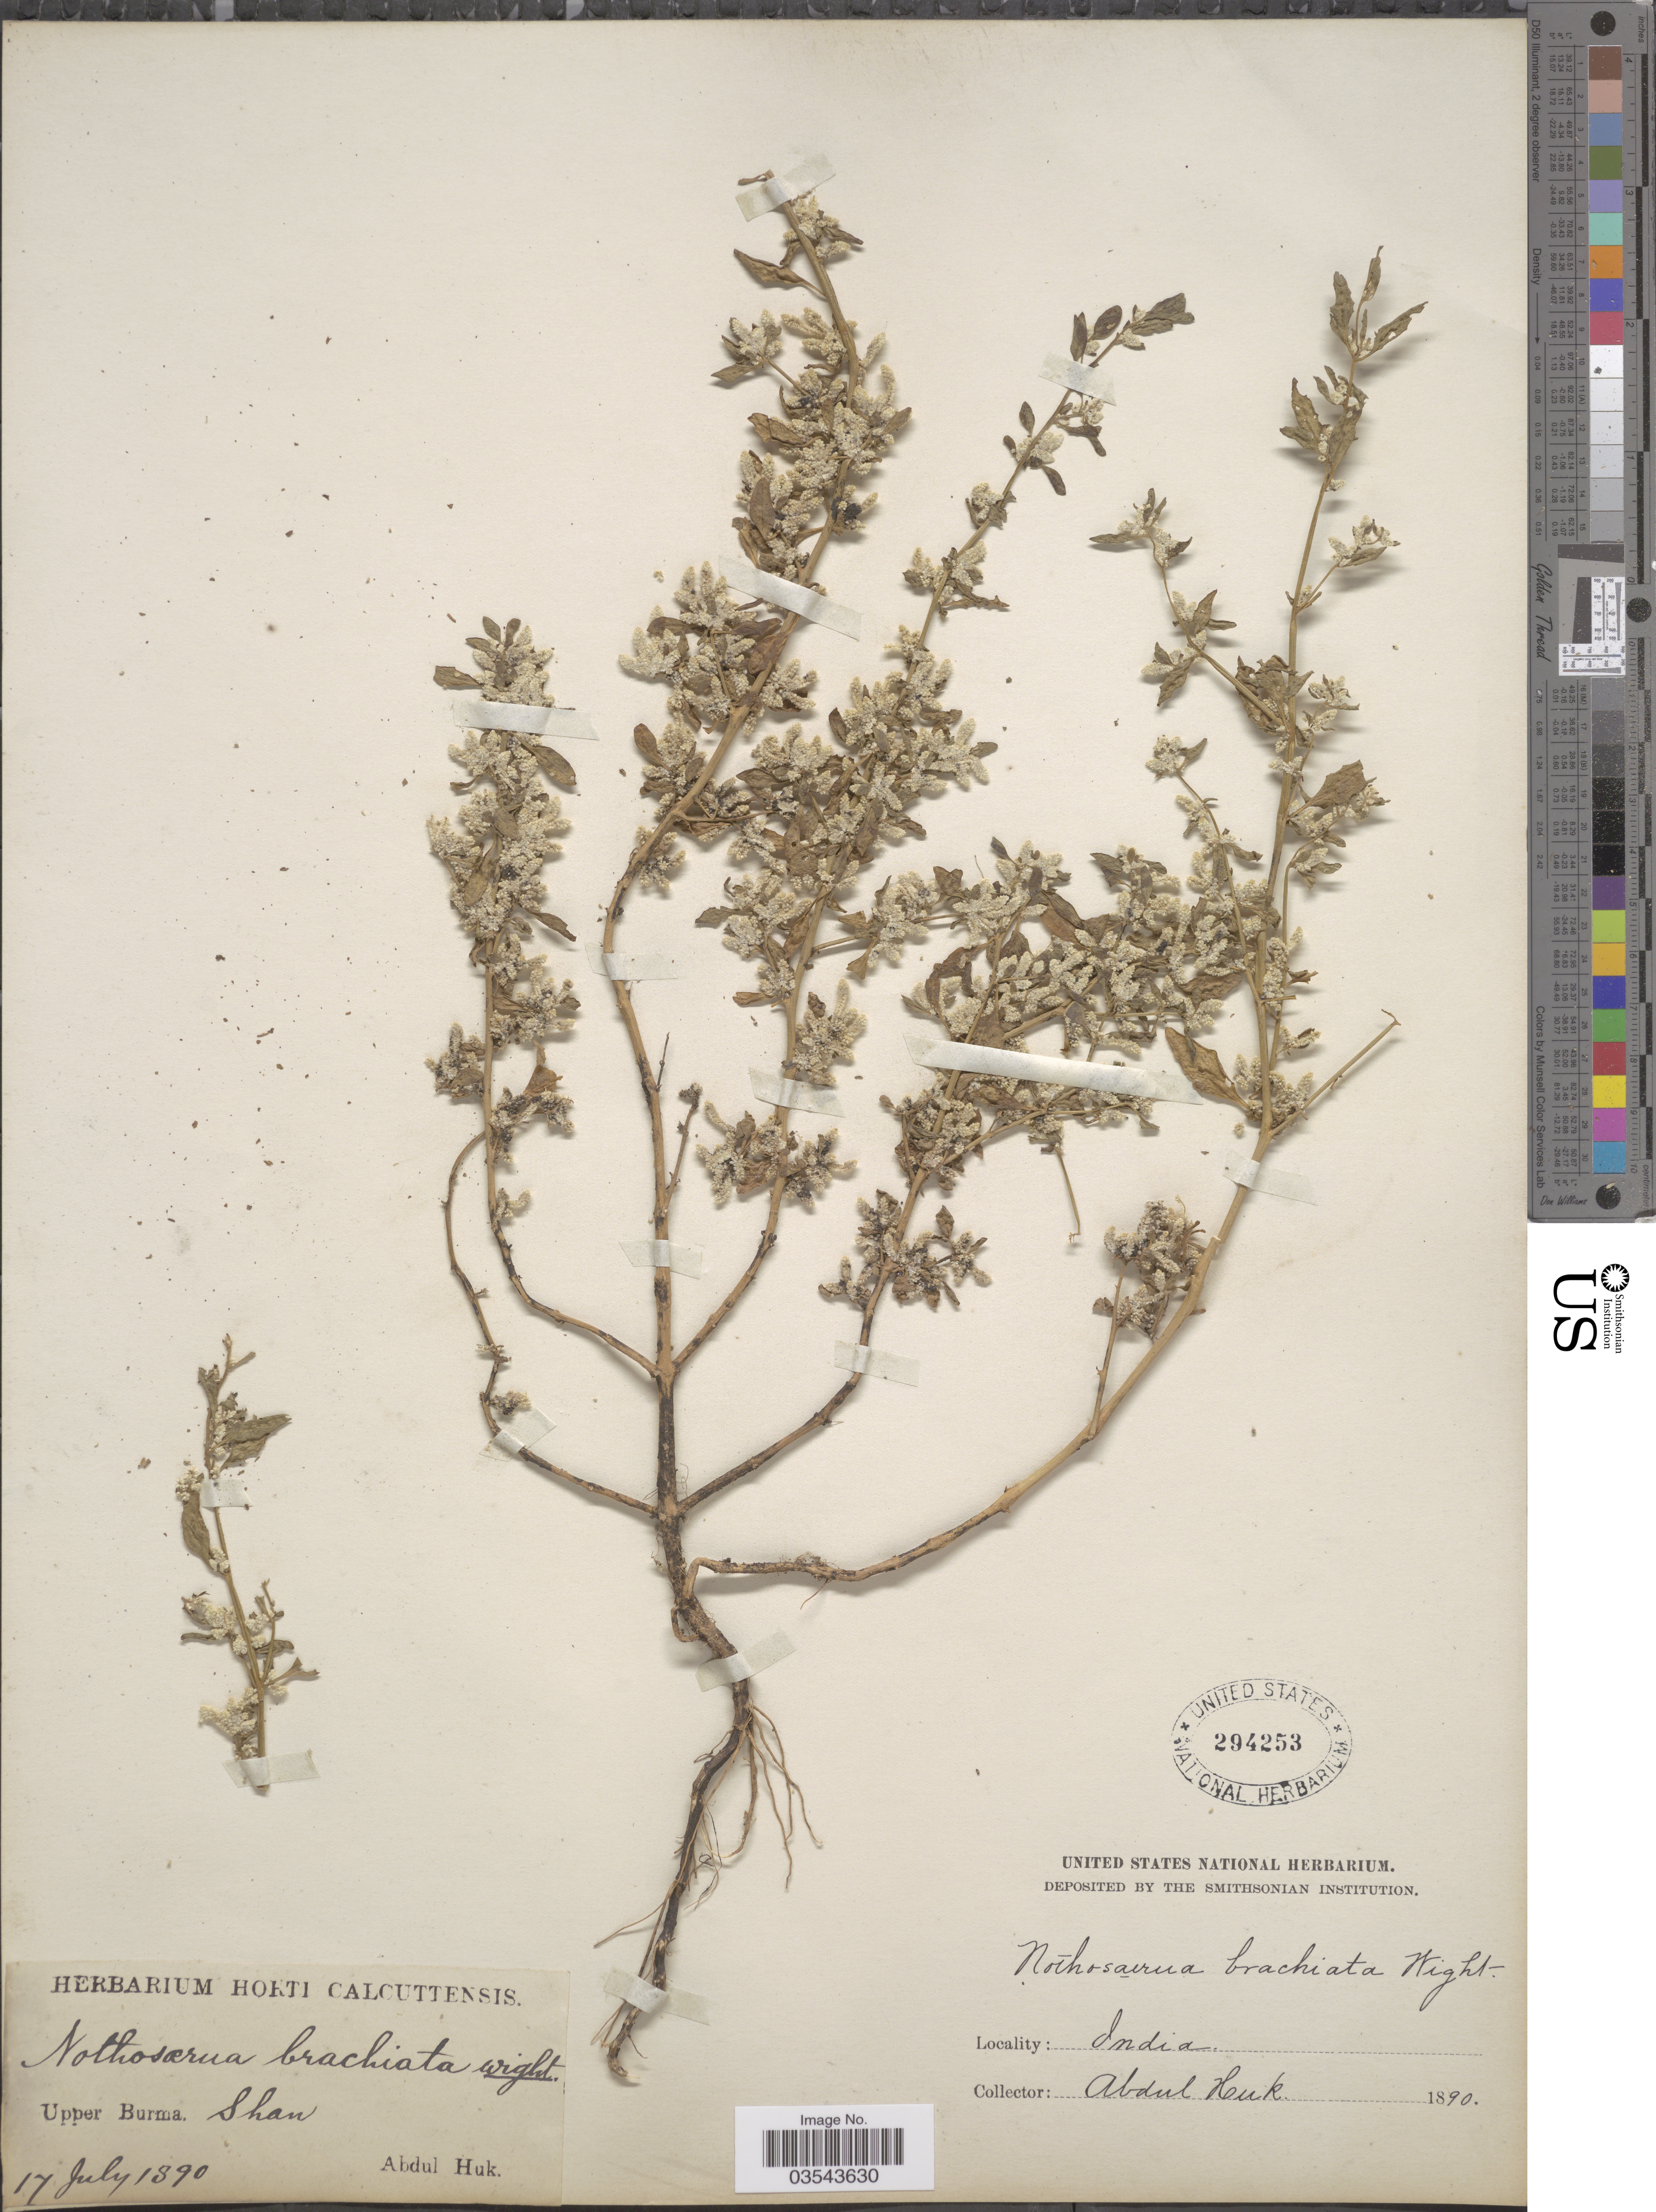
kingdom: Plantae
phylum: Tracheophyta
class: Magnoliopsida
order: Caryophyllales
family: Amaranthaceae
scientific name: Nothosaerua brachiata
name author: Baill.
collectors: A. Huk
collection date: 1890-07-17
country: Myanmar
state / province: Shan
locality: Upper Burma. Shan. India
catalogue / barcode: US 294253